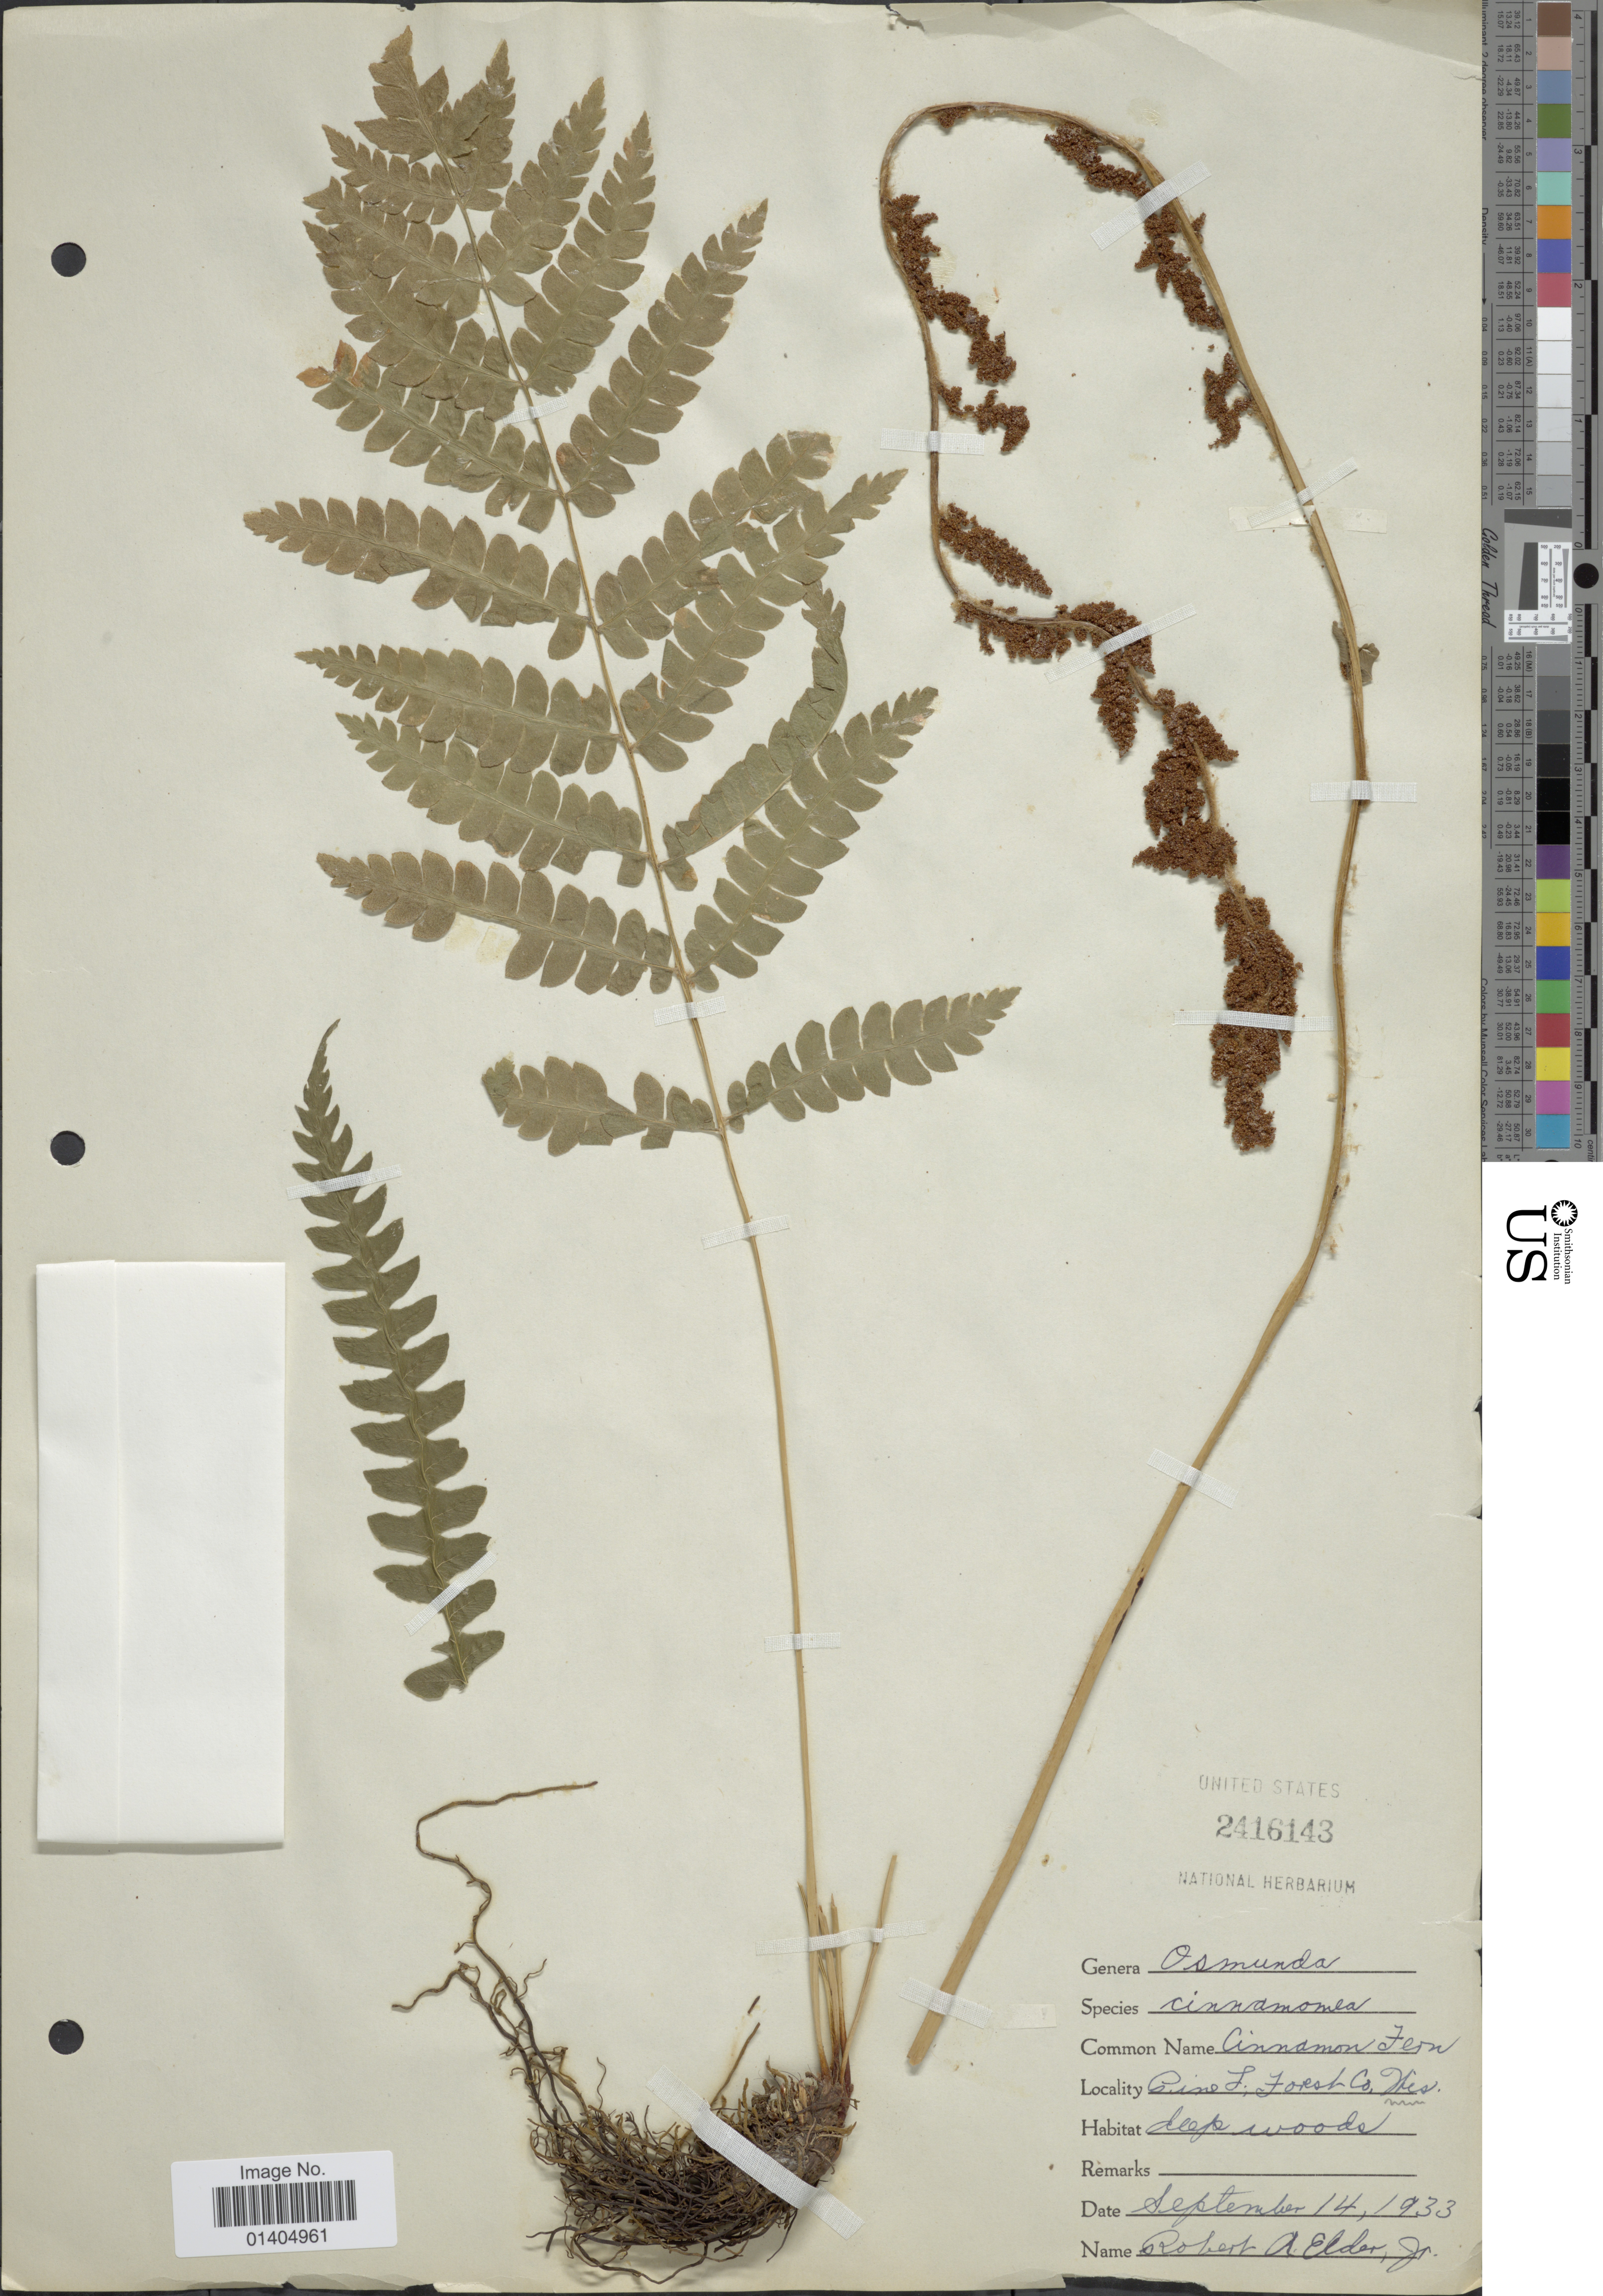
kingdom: Plantae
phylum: Tracheophyta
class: Polypodiopsida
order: Osmundales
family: Osmundaceae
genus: Osmundastrum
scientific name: Osmundastrum cinnamomeum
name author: (L.) C. Presl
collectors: R. E. Elder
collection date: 1933-09-14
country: United States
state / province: Wisconsin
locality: Pine S; Forest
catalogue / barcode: US 2416143